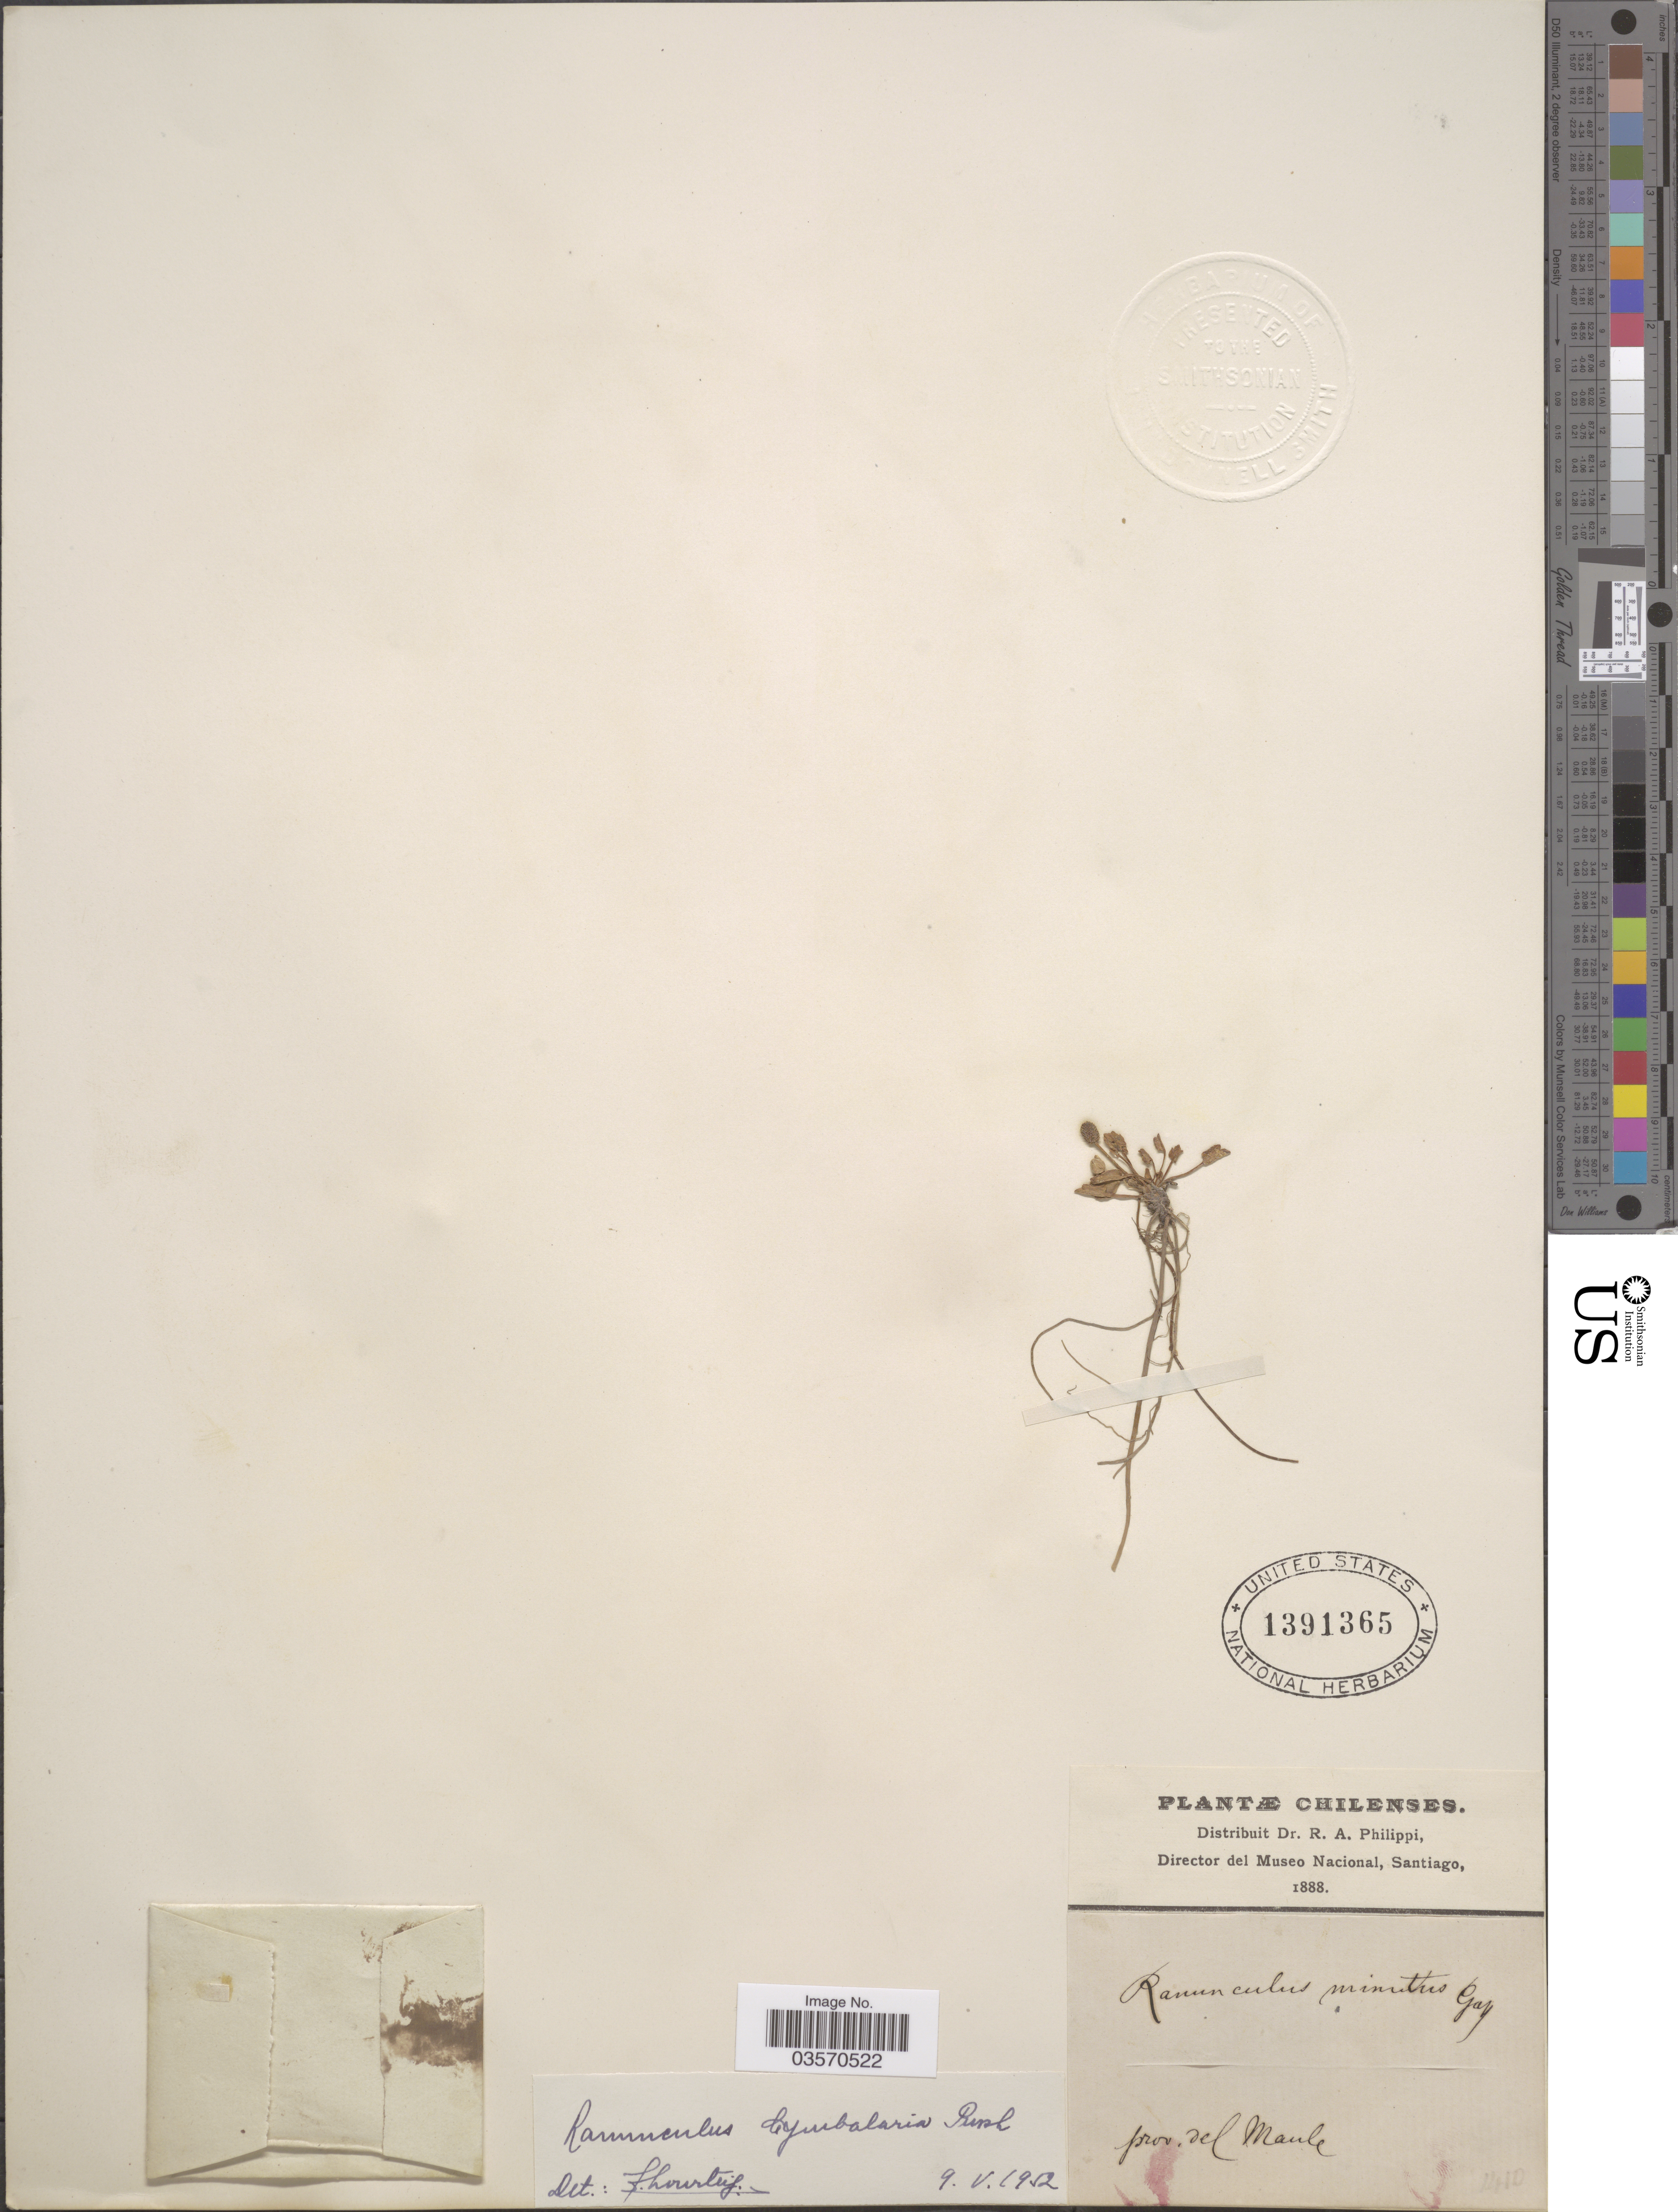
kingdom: Plantae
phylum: Tracheophyta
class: Magnoliopsida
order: Ranunculales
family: Ranunculaceae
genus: Halerpestes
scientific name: Halerpestes cymbalaria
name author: (Pursh) Greene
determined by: Strong, M. T., (US), Smithsonian Institution - National Museum of Natural History (UNITED STATES)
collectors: ex. herb. R.A. Philippi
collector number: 1410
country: Chile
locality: Prov. del Maule.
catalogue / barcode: US 1391365